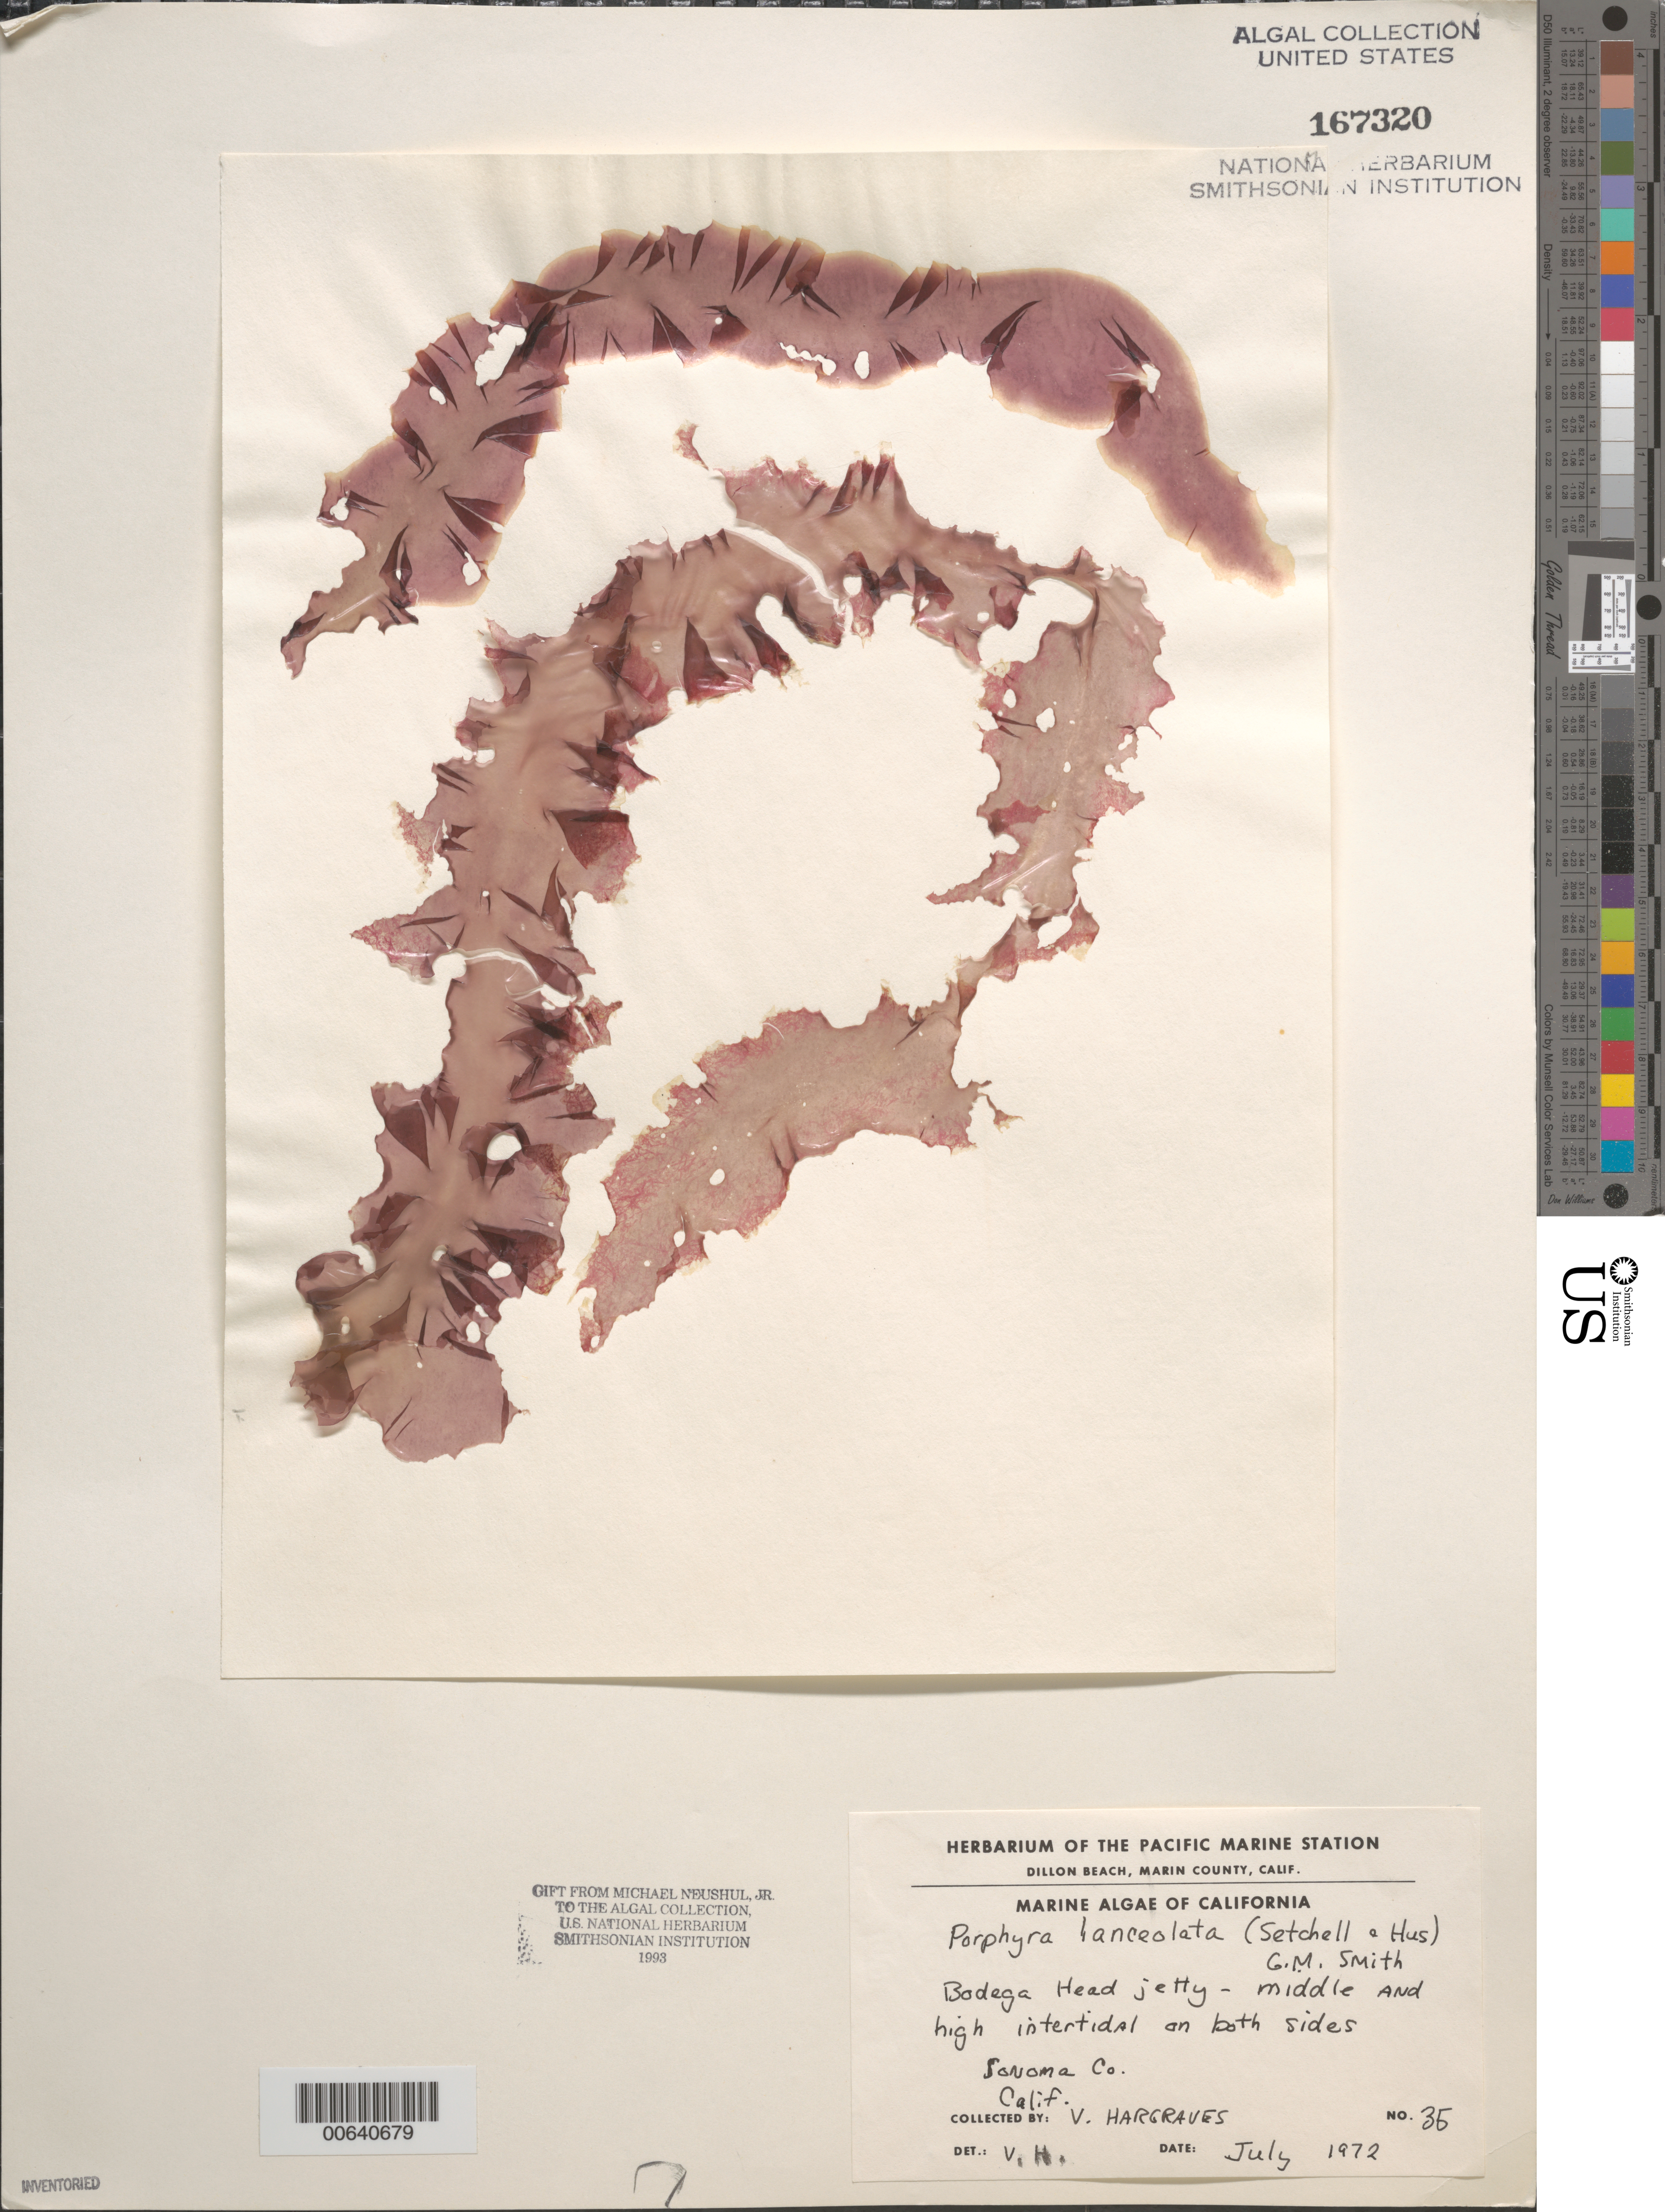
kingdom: Plantae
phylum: Rhodophyta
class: Bangiophyceae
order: Bangiales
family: Bangiaceae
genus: Pyropia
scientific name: Pyropia lanceolata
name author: (Setchell & Hus) S.C. Lindstrom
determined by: Algae name updating Project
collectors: V. Hargraves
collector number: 35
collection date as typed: Jul 1972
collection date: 1972-07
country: United States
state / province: California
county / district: Sonoma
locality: Bodega Head jetty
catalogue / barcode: US 167320